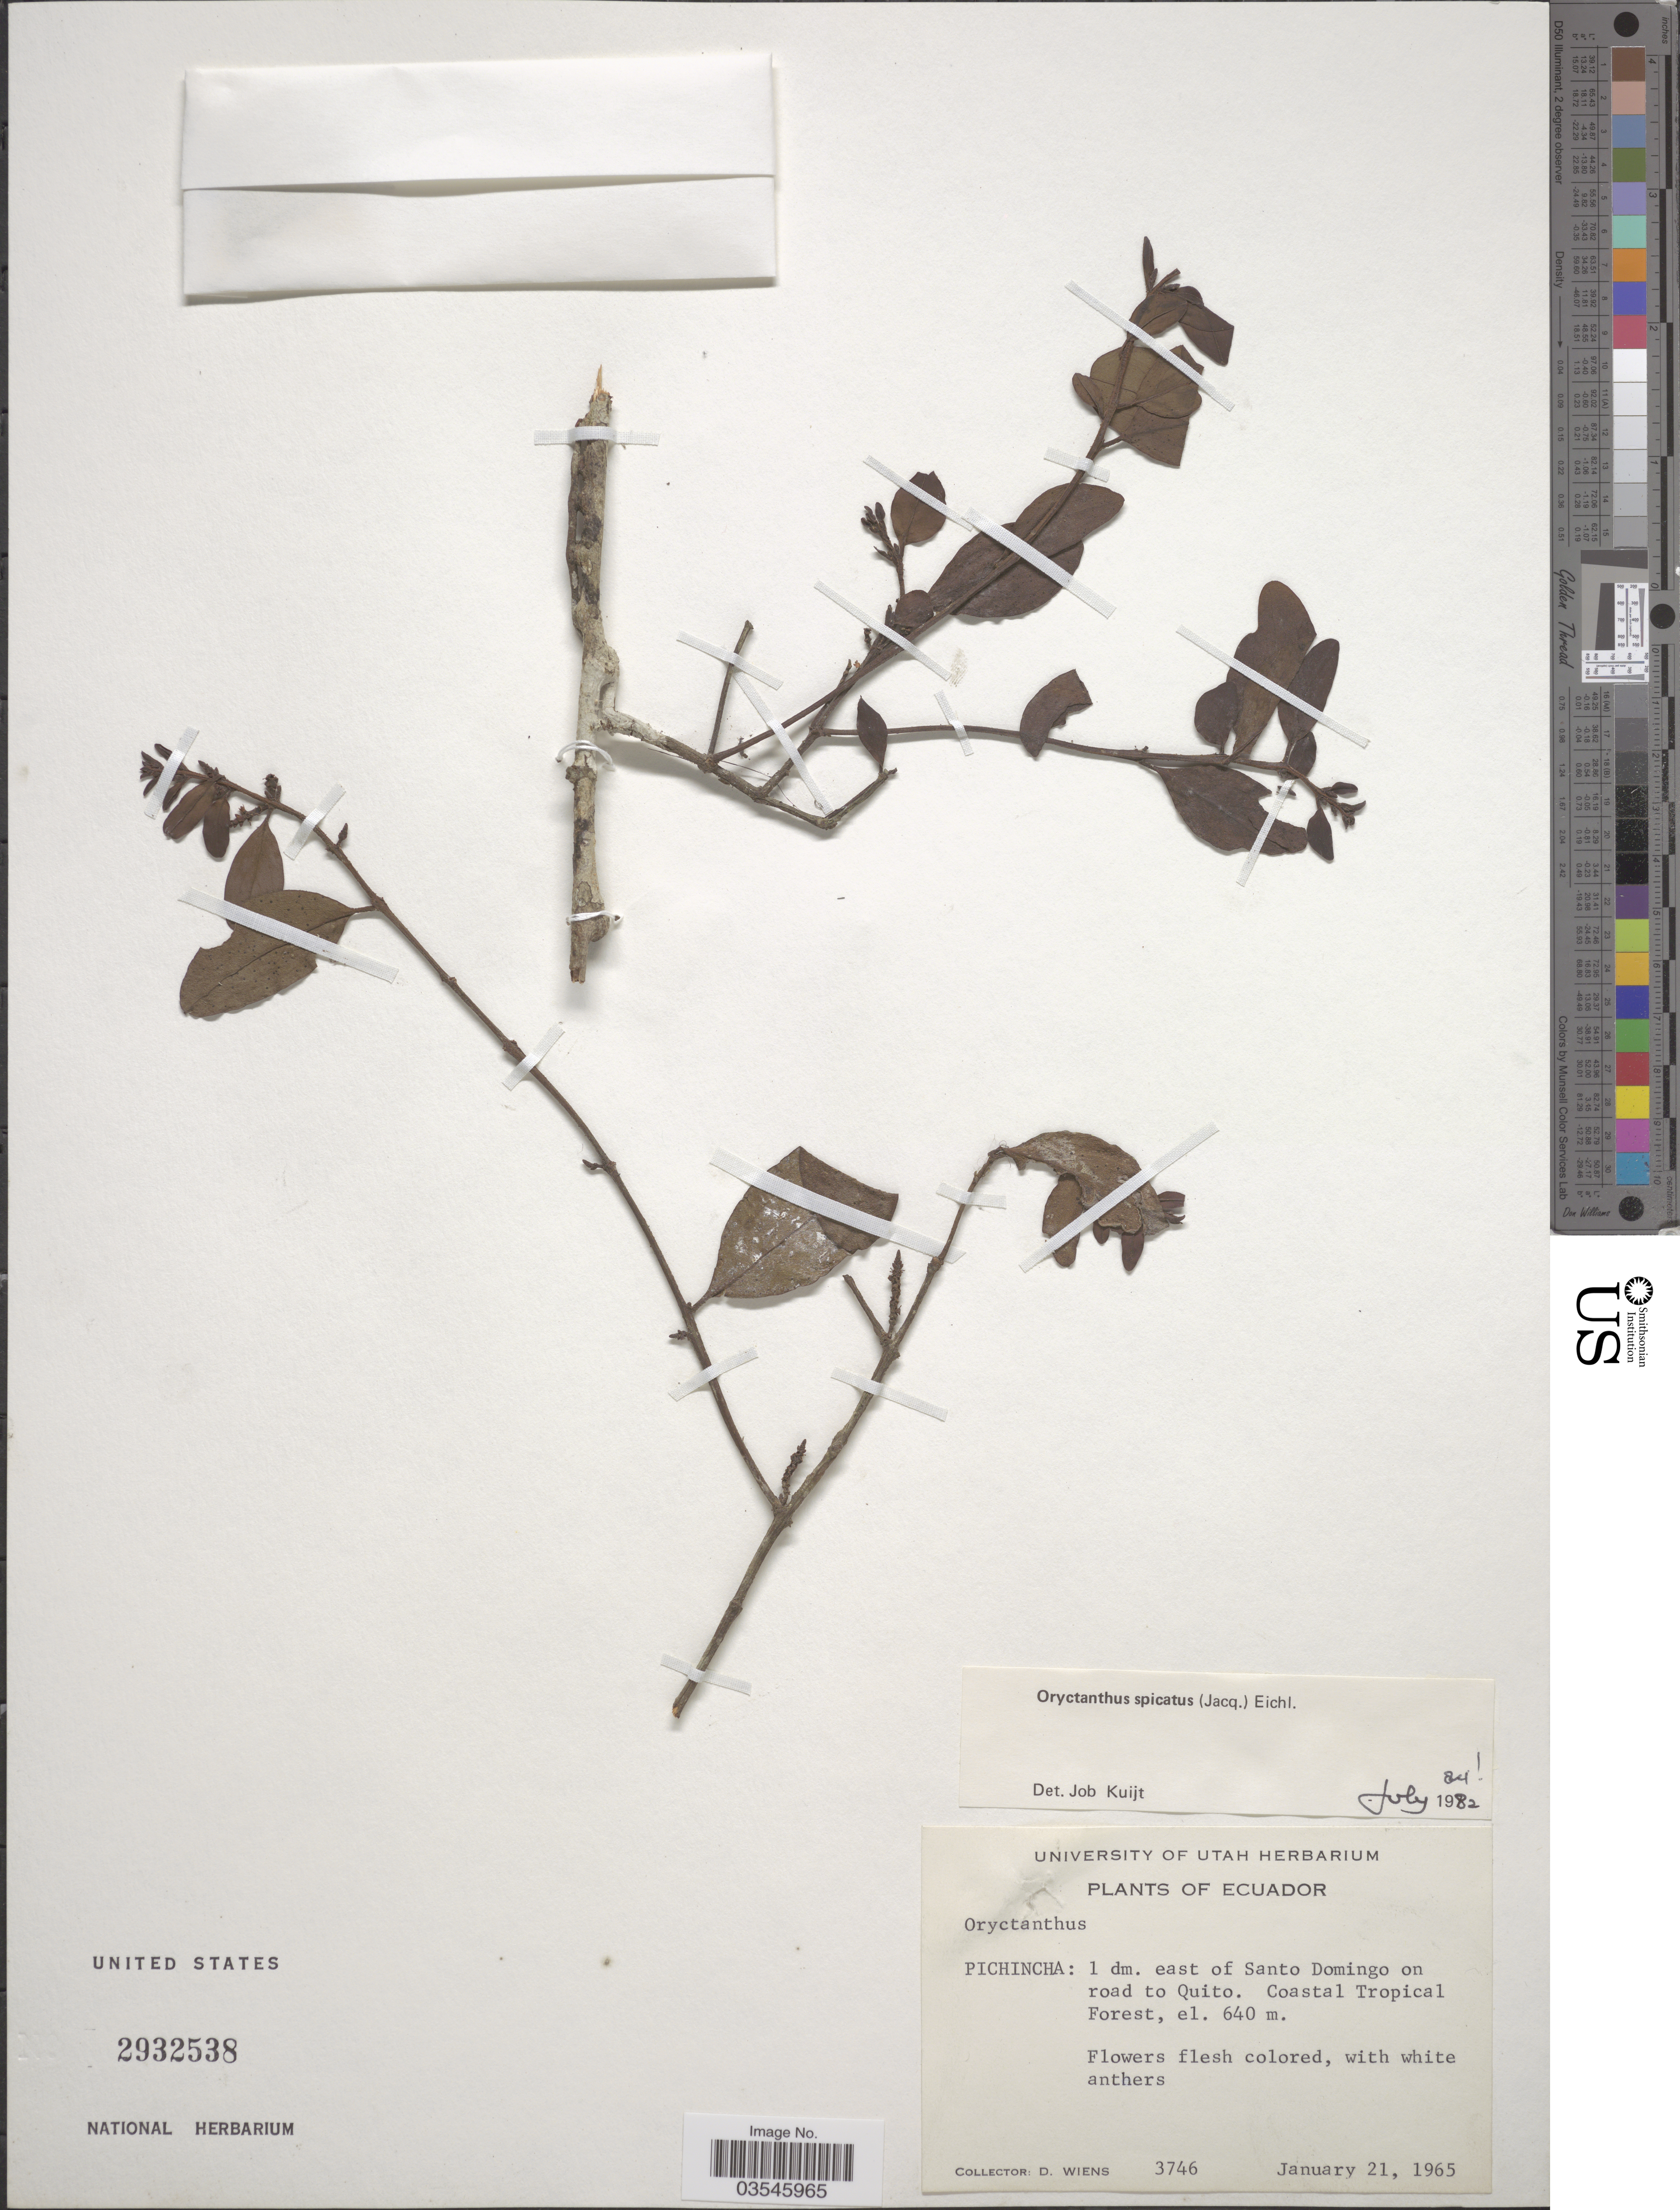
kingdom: Plantae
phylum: Tracheophyta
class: Magnoliopsida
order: Santalales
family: Loranthaceae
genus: Oryctanthus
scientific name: Oryctanthus spicatus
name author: (Jacq.) Eichler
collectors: D. Wiens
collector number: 3746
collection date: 1965-01-21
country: Ecuador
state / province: Pichincha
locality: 1 dm. east of Santo Domingo on road to Quito.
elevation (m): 640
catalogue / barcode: US 2932538